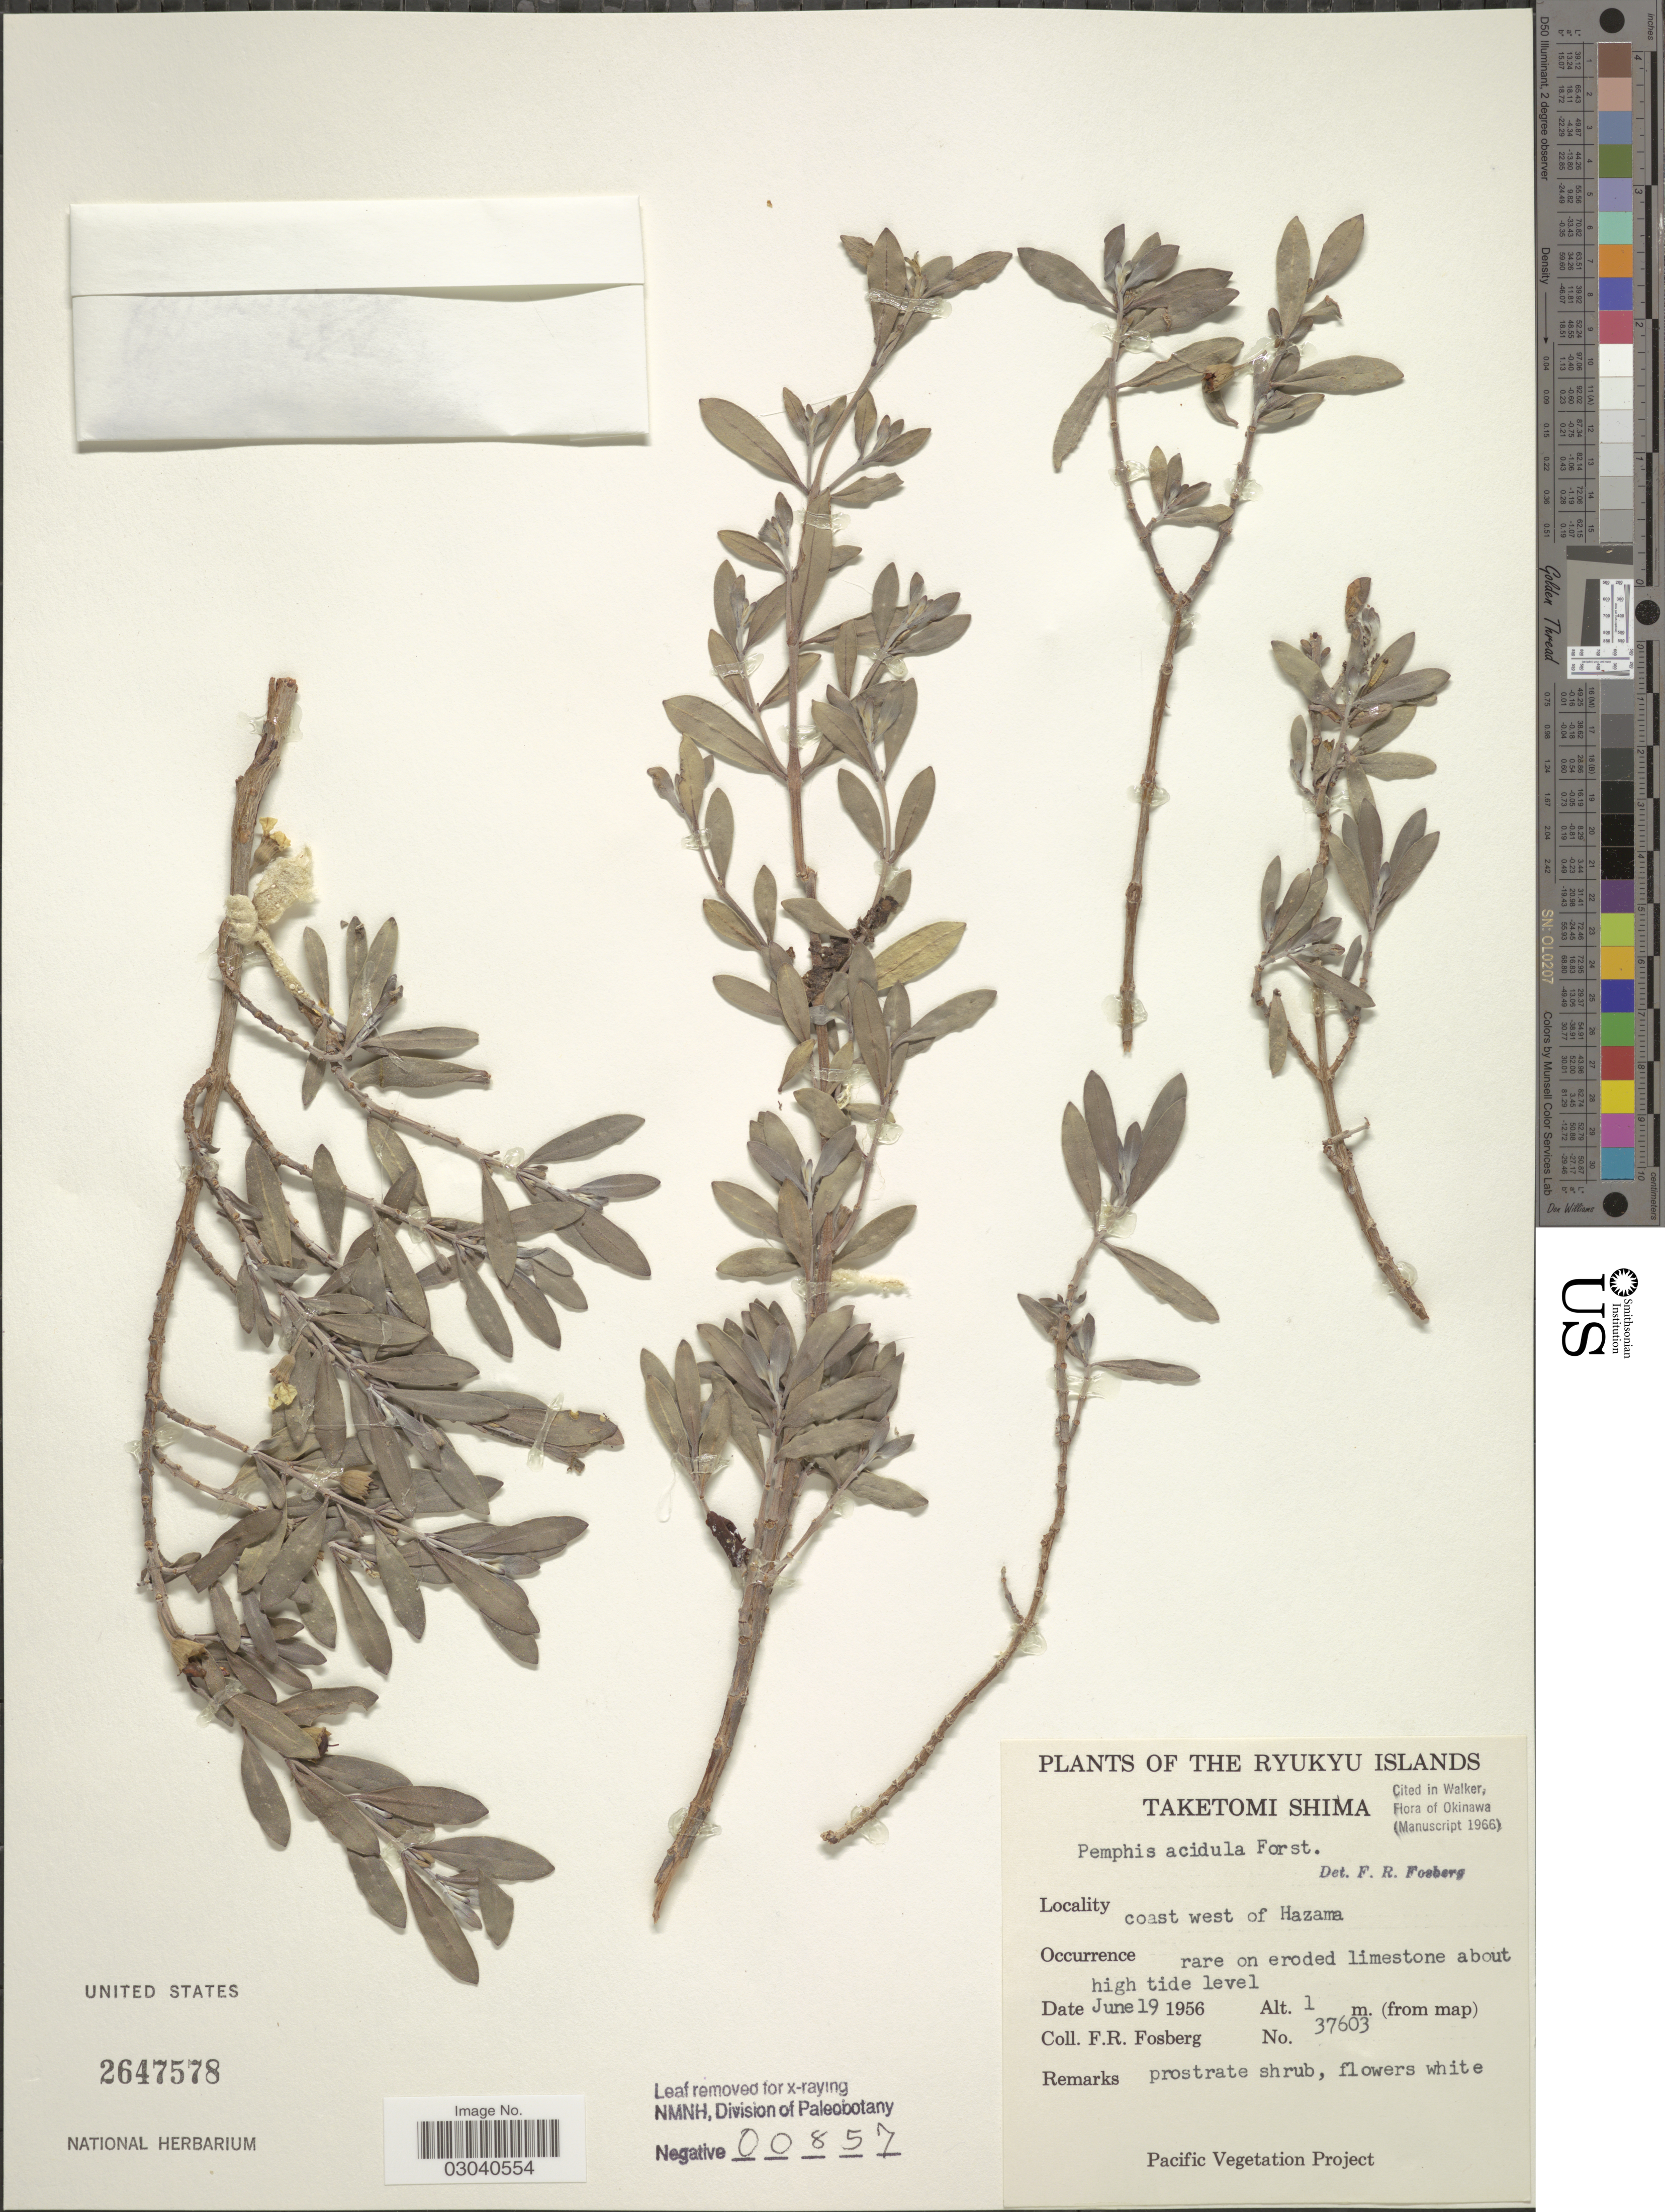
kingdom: Plantae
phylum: Tracheophyta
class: Magnoliopsida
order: Myrtales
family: Lythraceae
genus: Pemphis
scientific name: Pemphis acidula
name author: J.R. Forst. & G. Forst.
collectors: F. R. Fosberg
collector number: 37603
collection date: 1956-06-19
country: Japan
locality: Ryukyu Islands. Taketomi Shima. Coast west of Hazama.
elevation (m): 1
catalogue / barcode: US 2647578